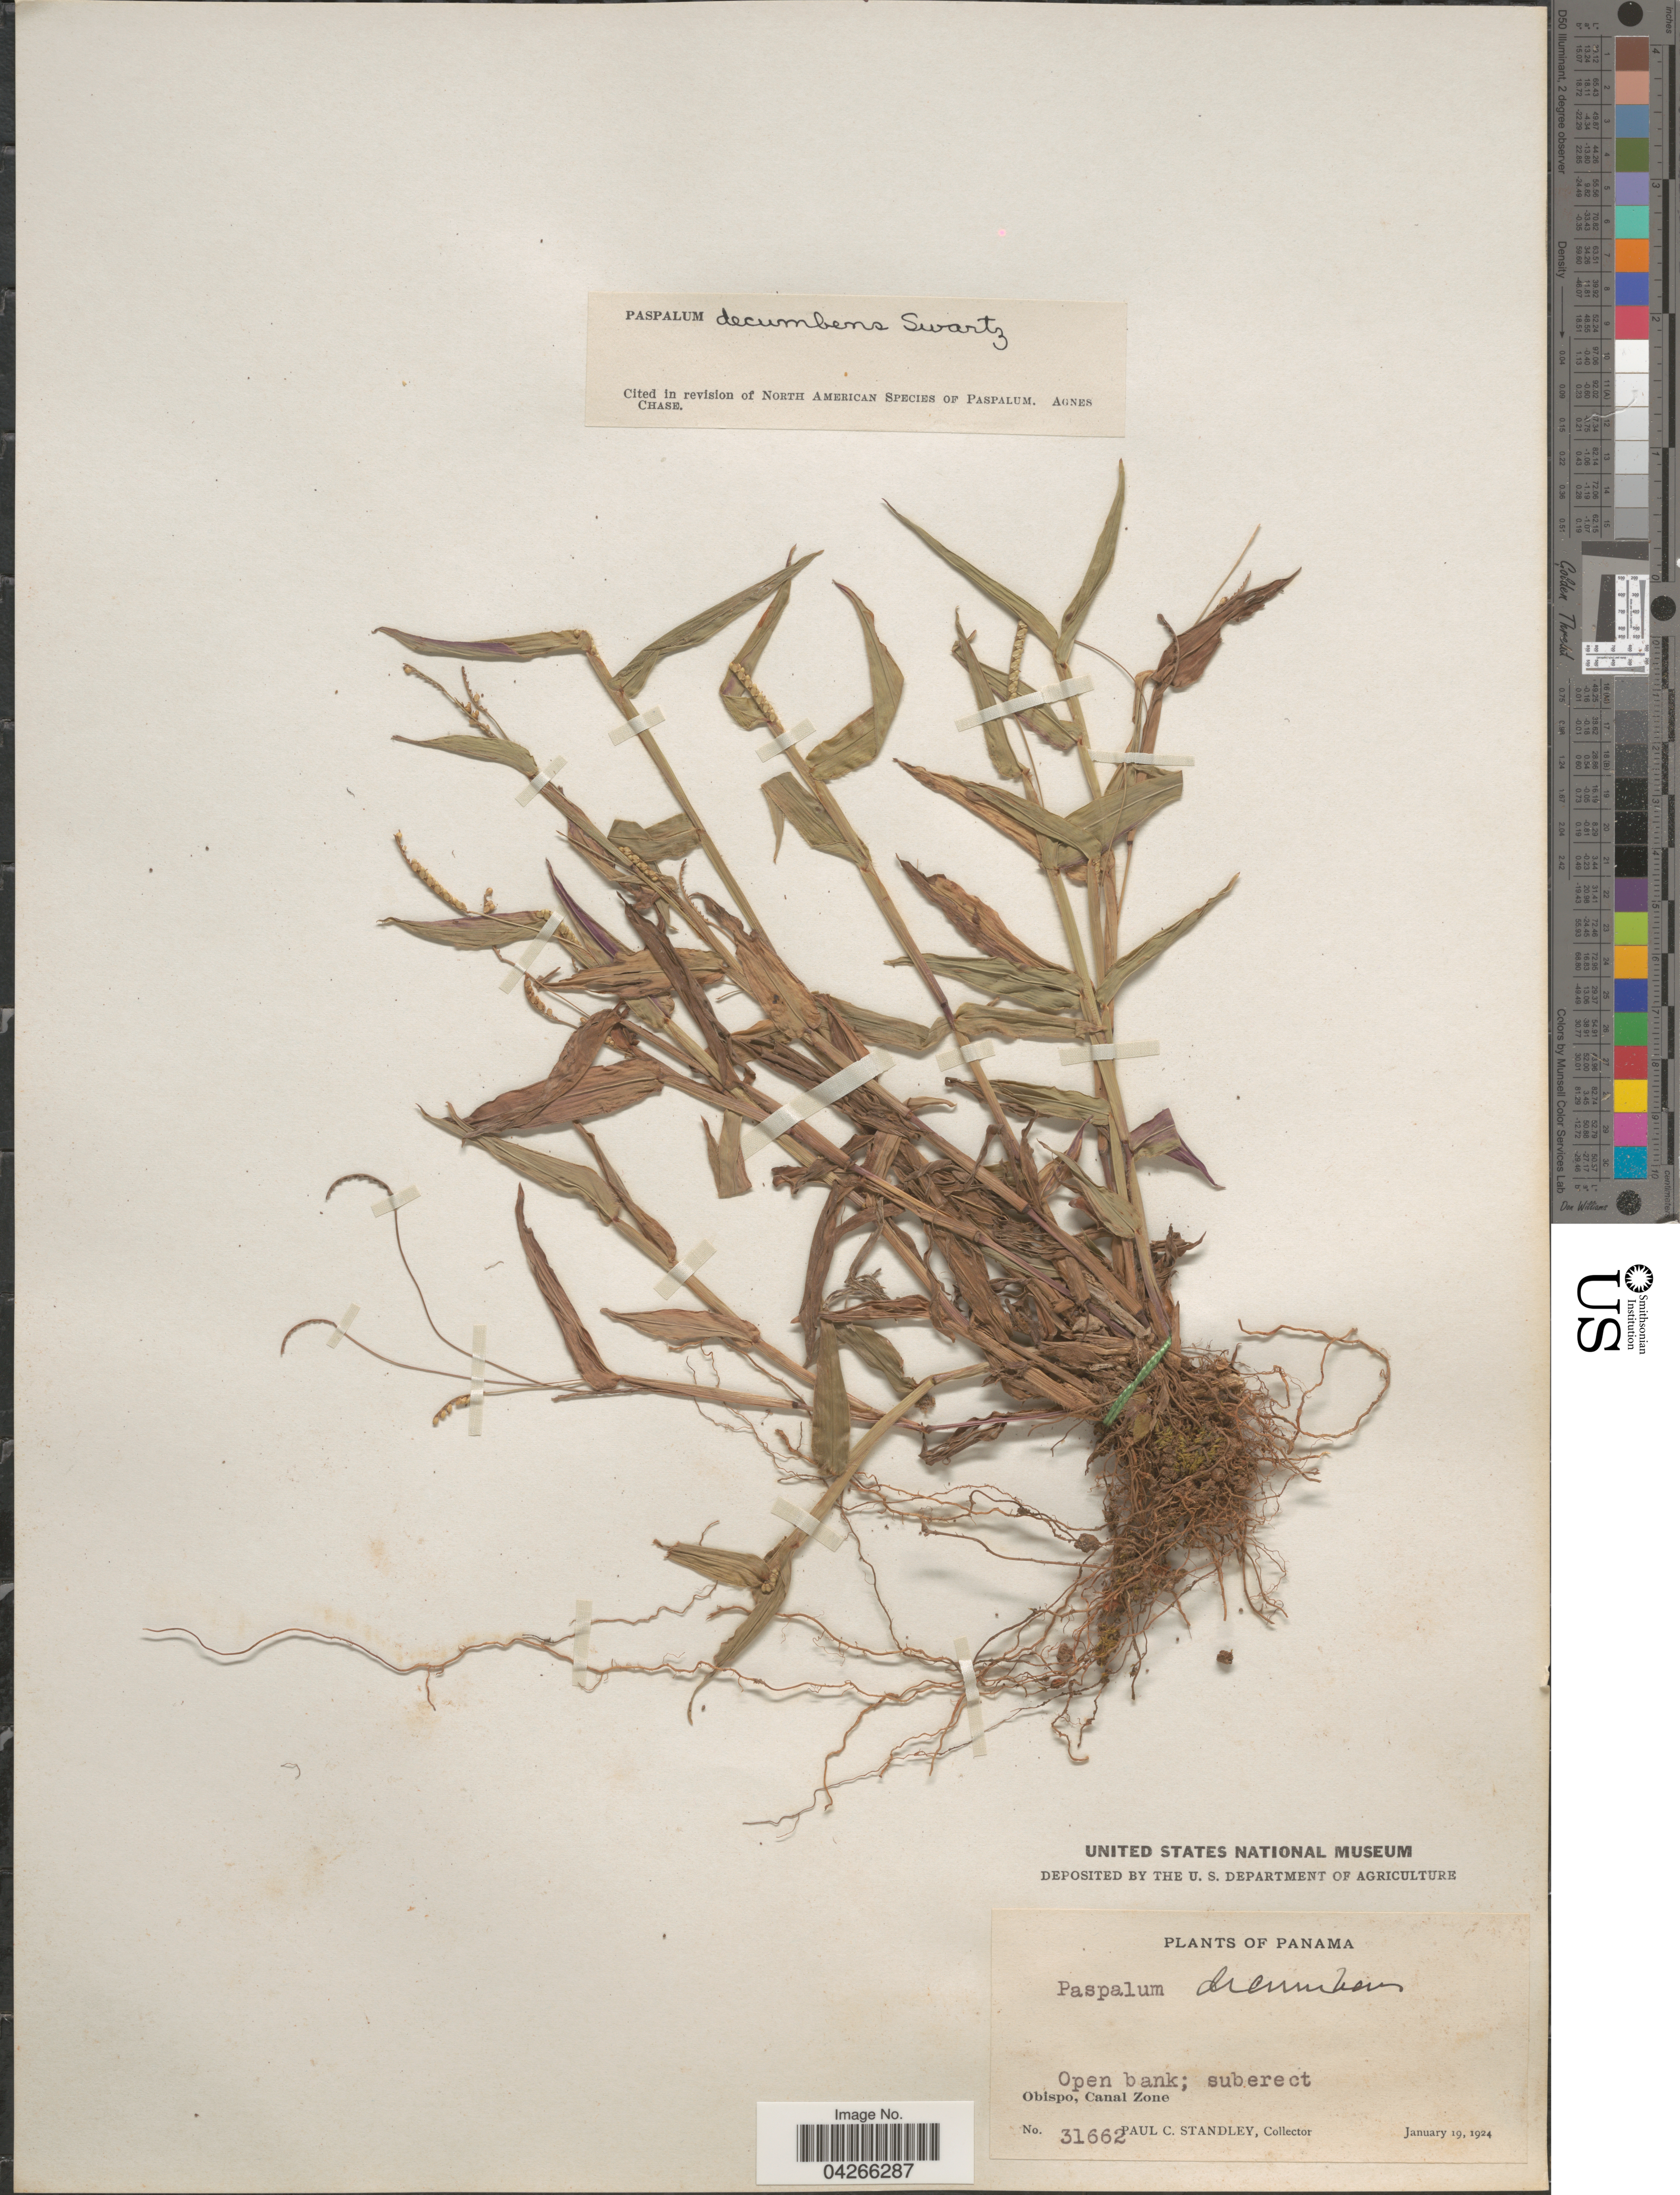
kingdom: Plantae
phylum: Tracheophyta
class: Liliopsida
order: Poales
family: Poaceae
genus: Paspalum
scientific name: Paspalum decumbens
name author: Sw.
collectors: P. C. Standley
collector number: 31662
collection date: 1924-01-19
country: Panama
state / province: Colón / Panamá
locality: Open bank. Obispo, Canal Zone.